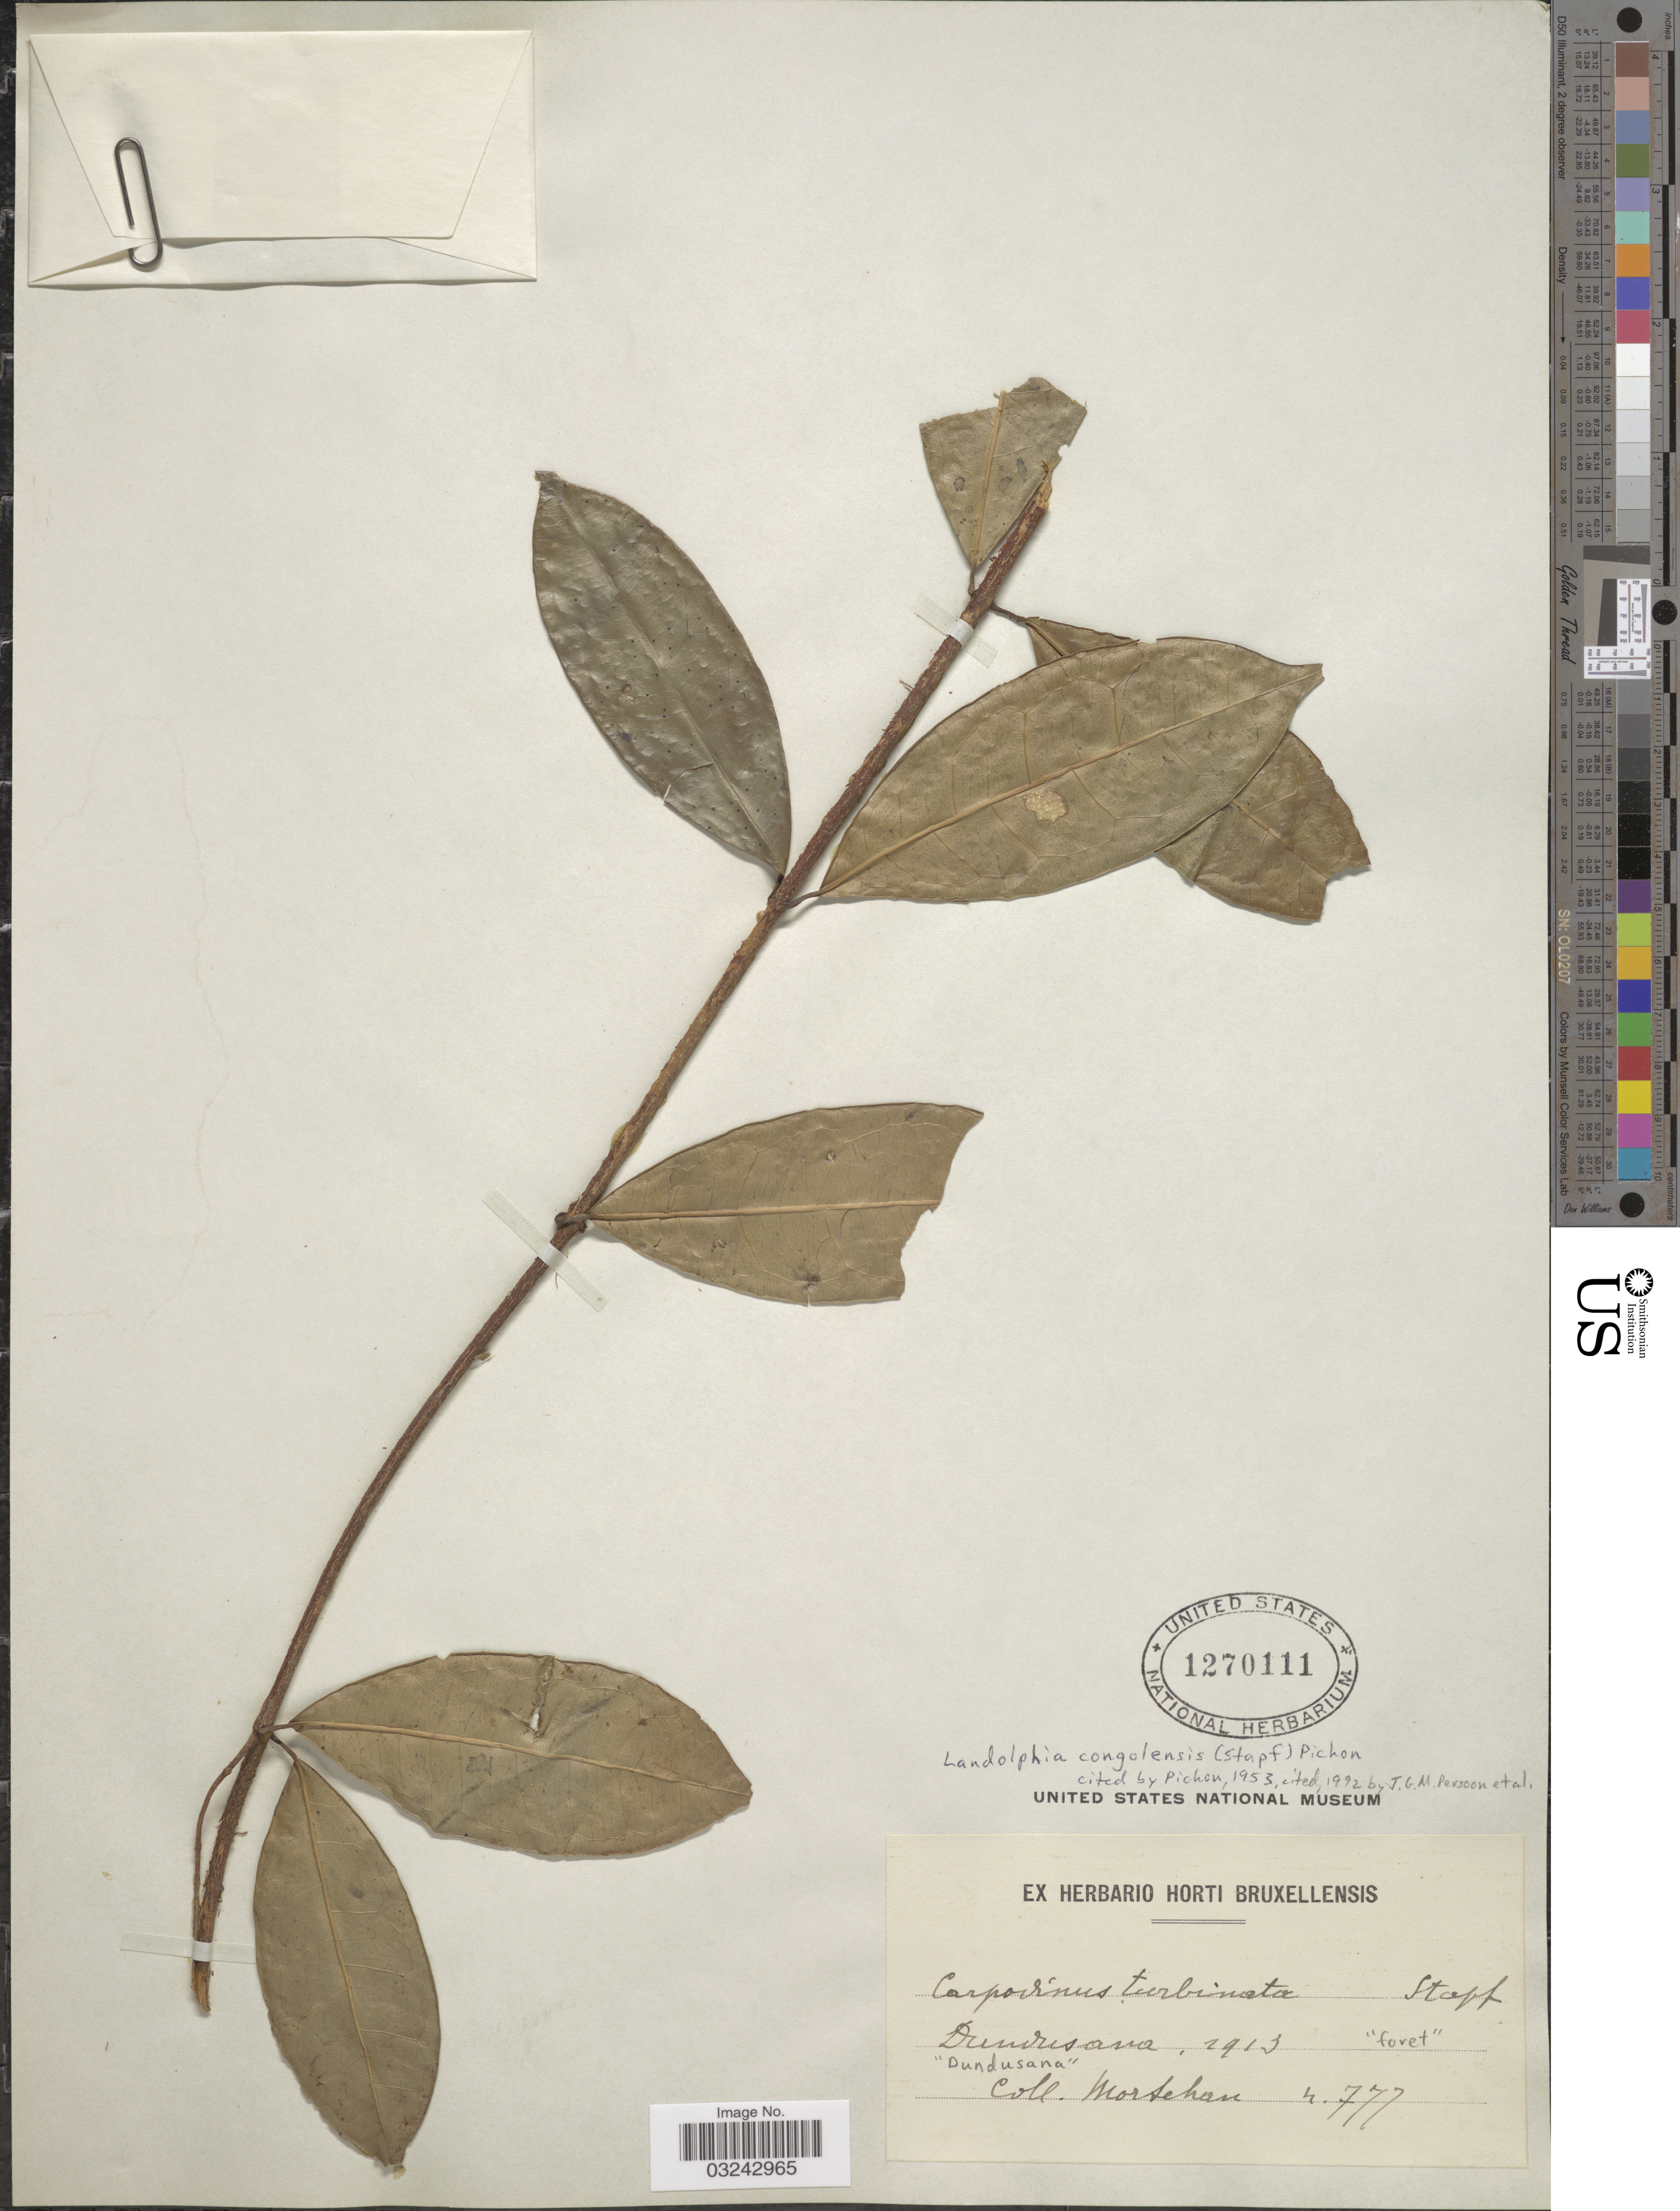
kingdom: Plantae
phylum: Tracheophyta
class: Magnoliopsida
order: Gentianales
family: Apocynaceae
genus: Landolphia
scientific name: Landolphia congolensis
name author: (Stapf) Pichon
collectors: Mortehan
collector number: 777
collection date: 1913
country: Congo, Democratic Republic of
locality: Dundusana.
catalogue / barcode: US 1270111